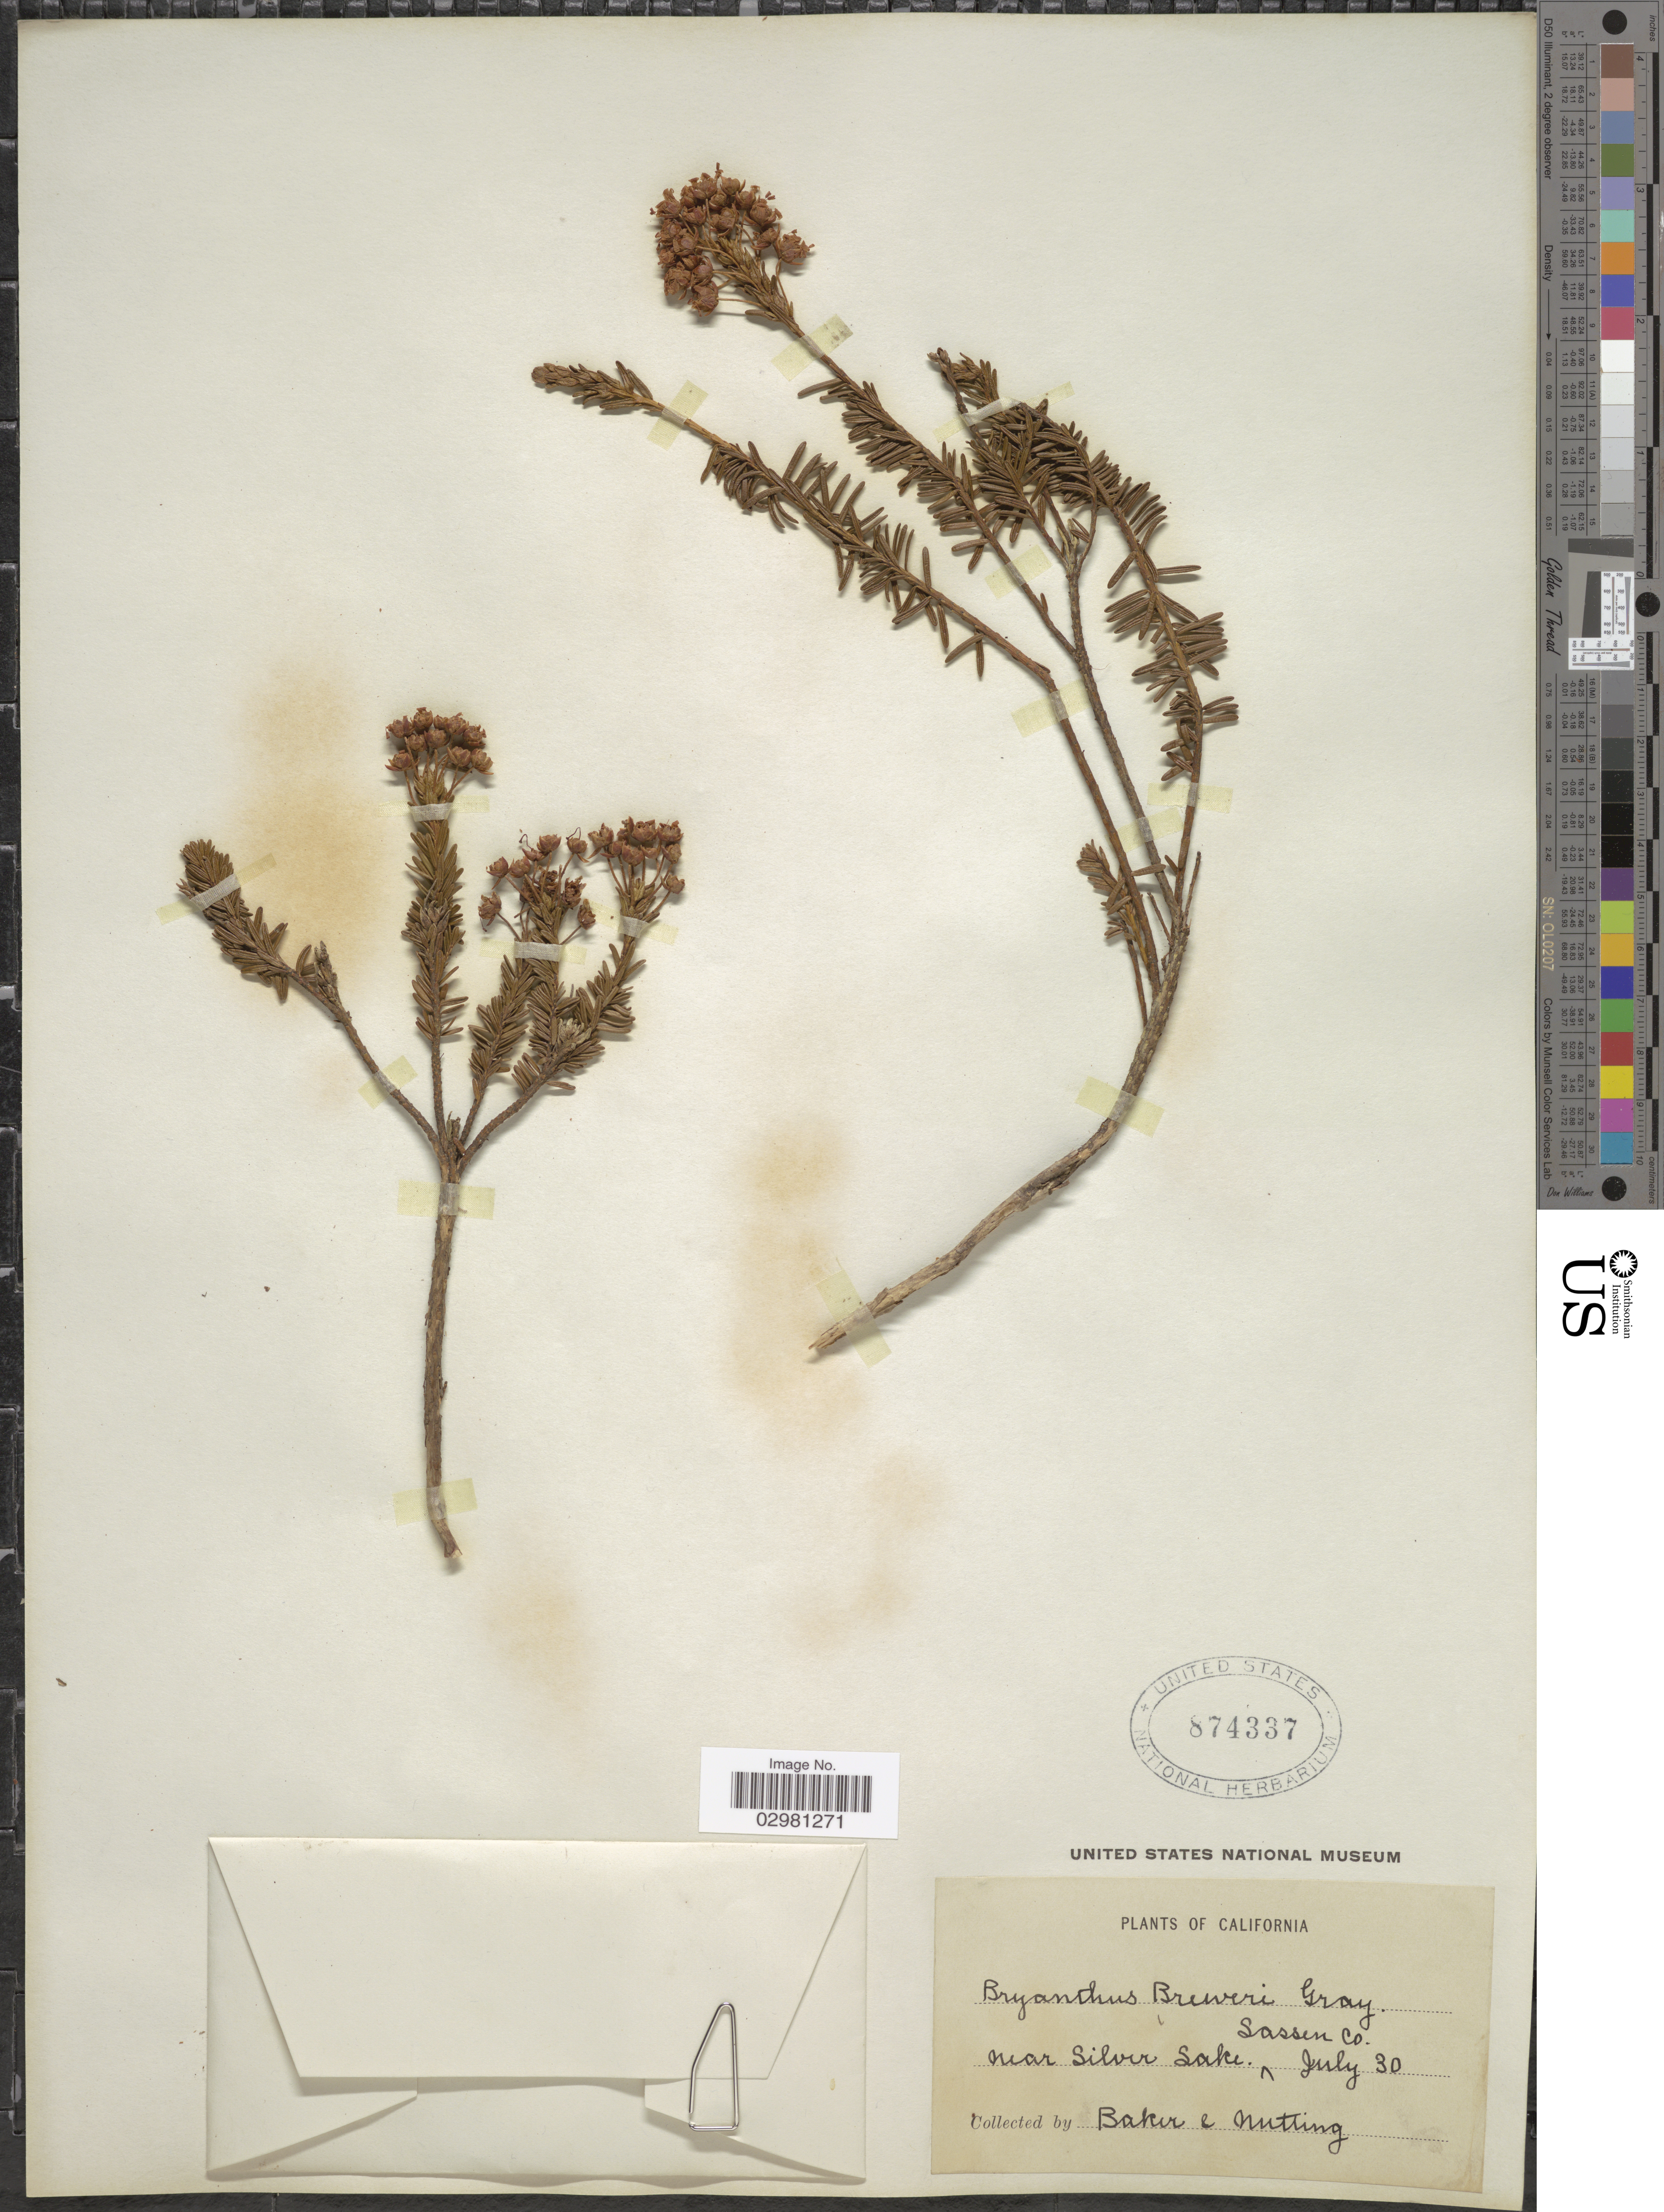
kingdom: Plantae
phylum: Tracheophyta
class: Magnoliopsida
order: Ericales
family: Ericaceae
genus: Phyllodoce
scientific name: Phyllodoce breweri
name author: (A. Gray) A. Heller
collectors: -- Baker & Nutting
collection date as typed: Transcribed d/m/y: /7/30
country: United States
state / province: California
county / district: Lassen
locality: Sassen Co., near Silver Lake.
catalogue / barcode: US 874337